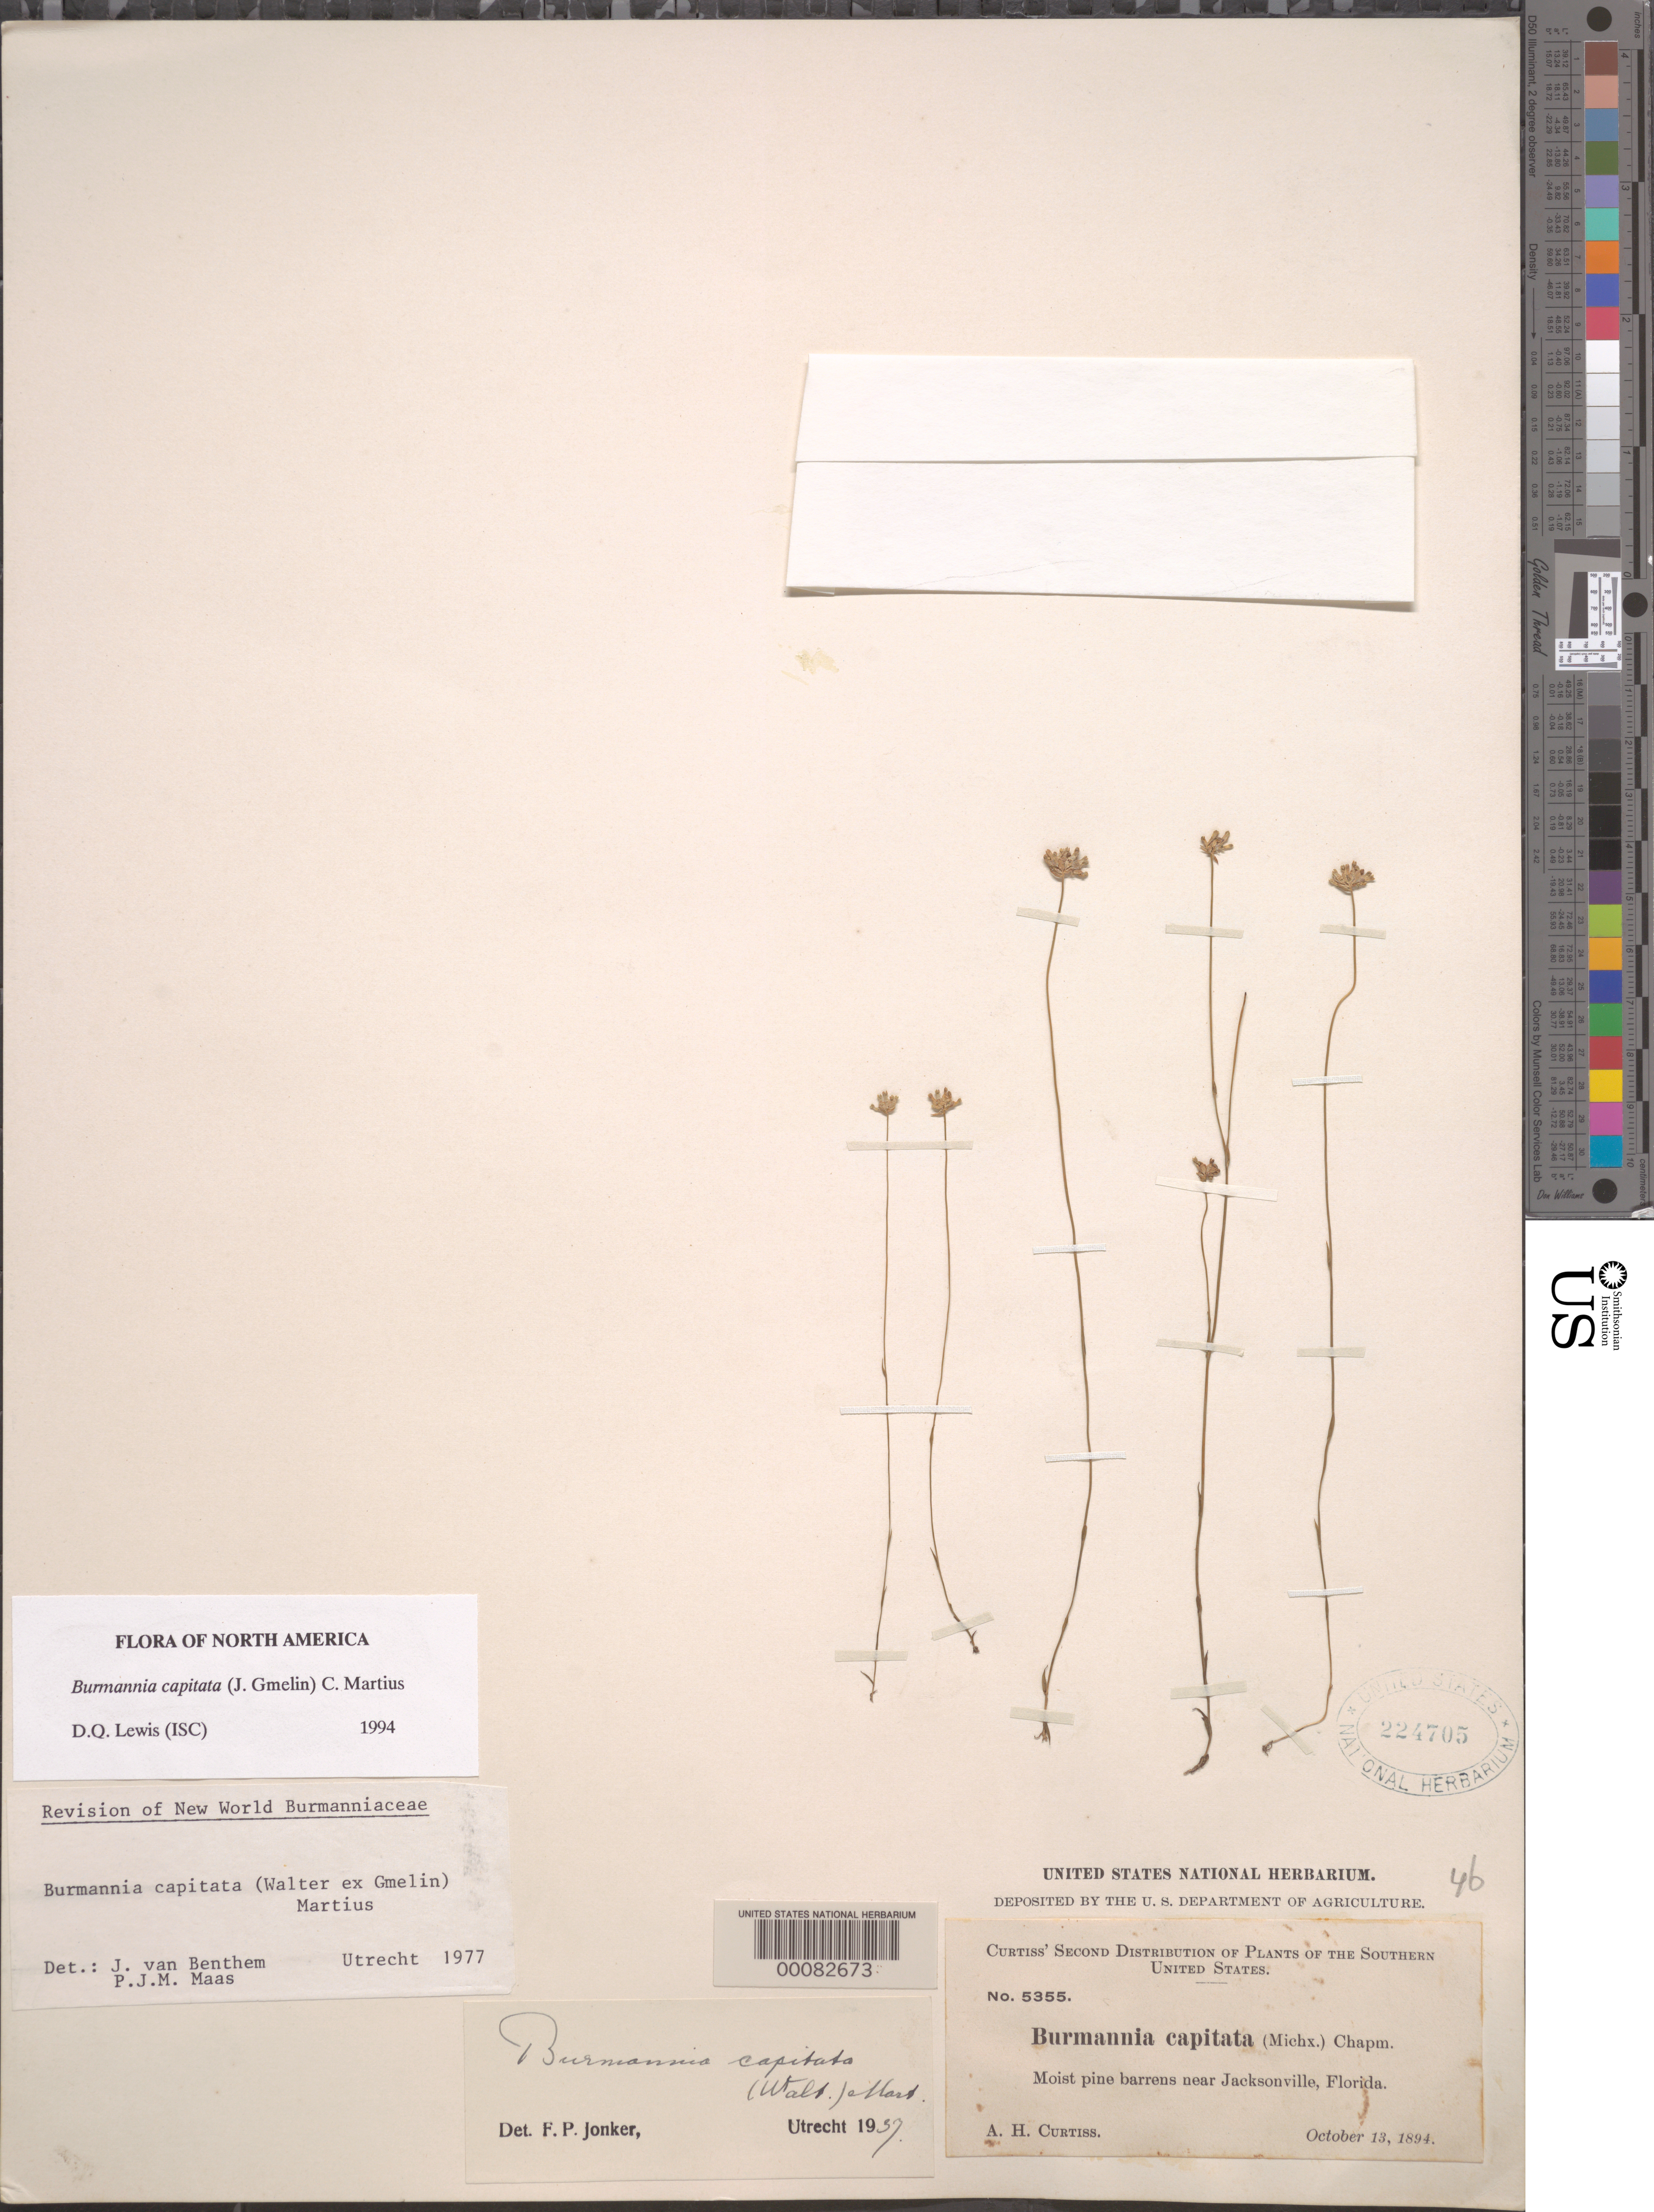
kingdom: Plantae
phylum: Tracheophyta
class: Liliopsida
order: Dioscoreales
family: Burmanniaceae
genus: Burmannia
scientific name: Burmannia capitata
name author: (Walter ex J.F. Gmel.) Mart.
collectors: A. H. Curtiss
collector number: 5355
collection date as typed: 13 Oct 1894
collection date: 1894-10-13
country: United States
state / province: Florida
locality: Near jacksonville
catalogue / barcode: US 224705